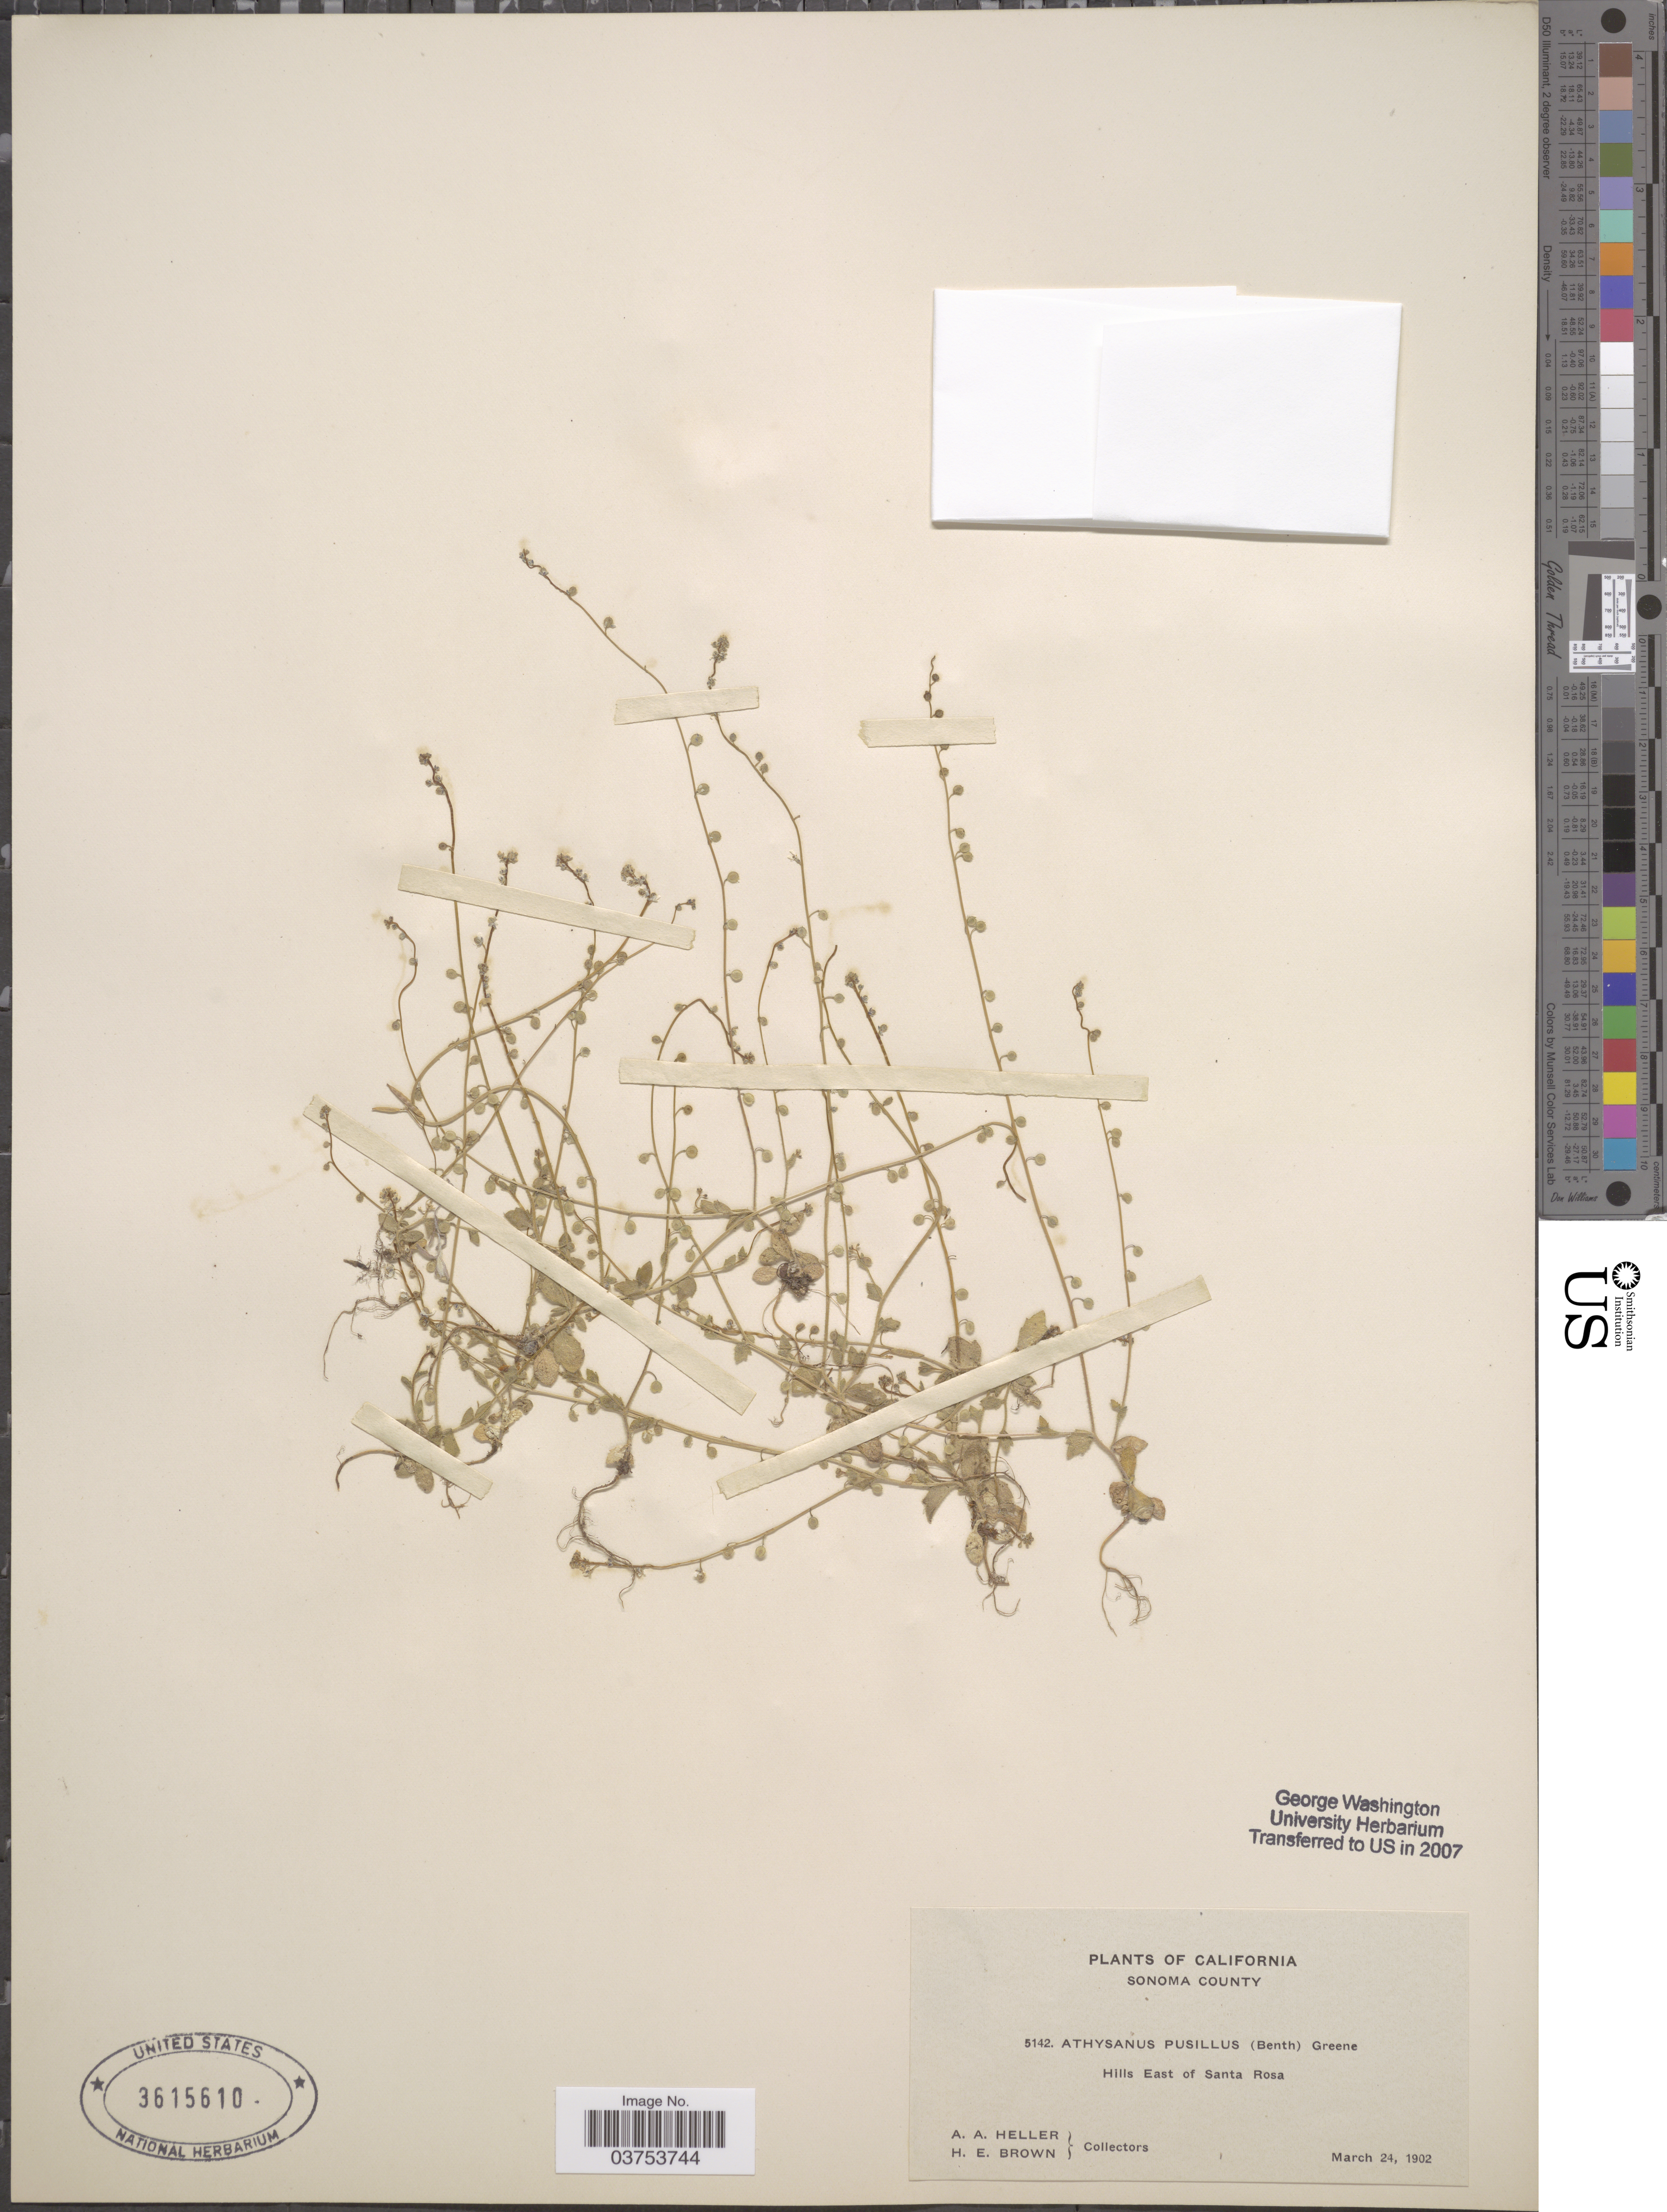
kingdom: Plantae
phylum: Tracheophyta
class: Magnoliopsida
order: Brassicales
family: Brassicaceae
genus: Athysanus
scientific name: Athysanus pusillus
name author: (Hook.) Greene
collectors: A. A. Heller & H. E. Brown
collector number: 5142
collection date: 1902-03-24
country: United States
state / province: California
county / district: Sonoma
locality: Sonoma County. Hills East of Santa Rosa.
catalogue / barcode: US 3615610